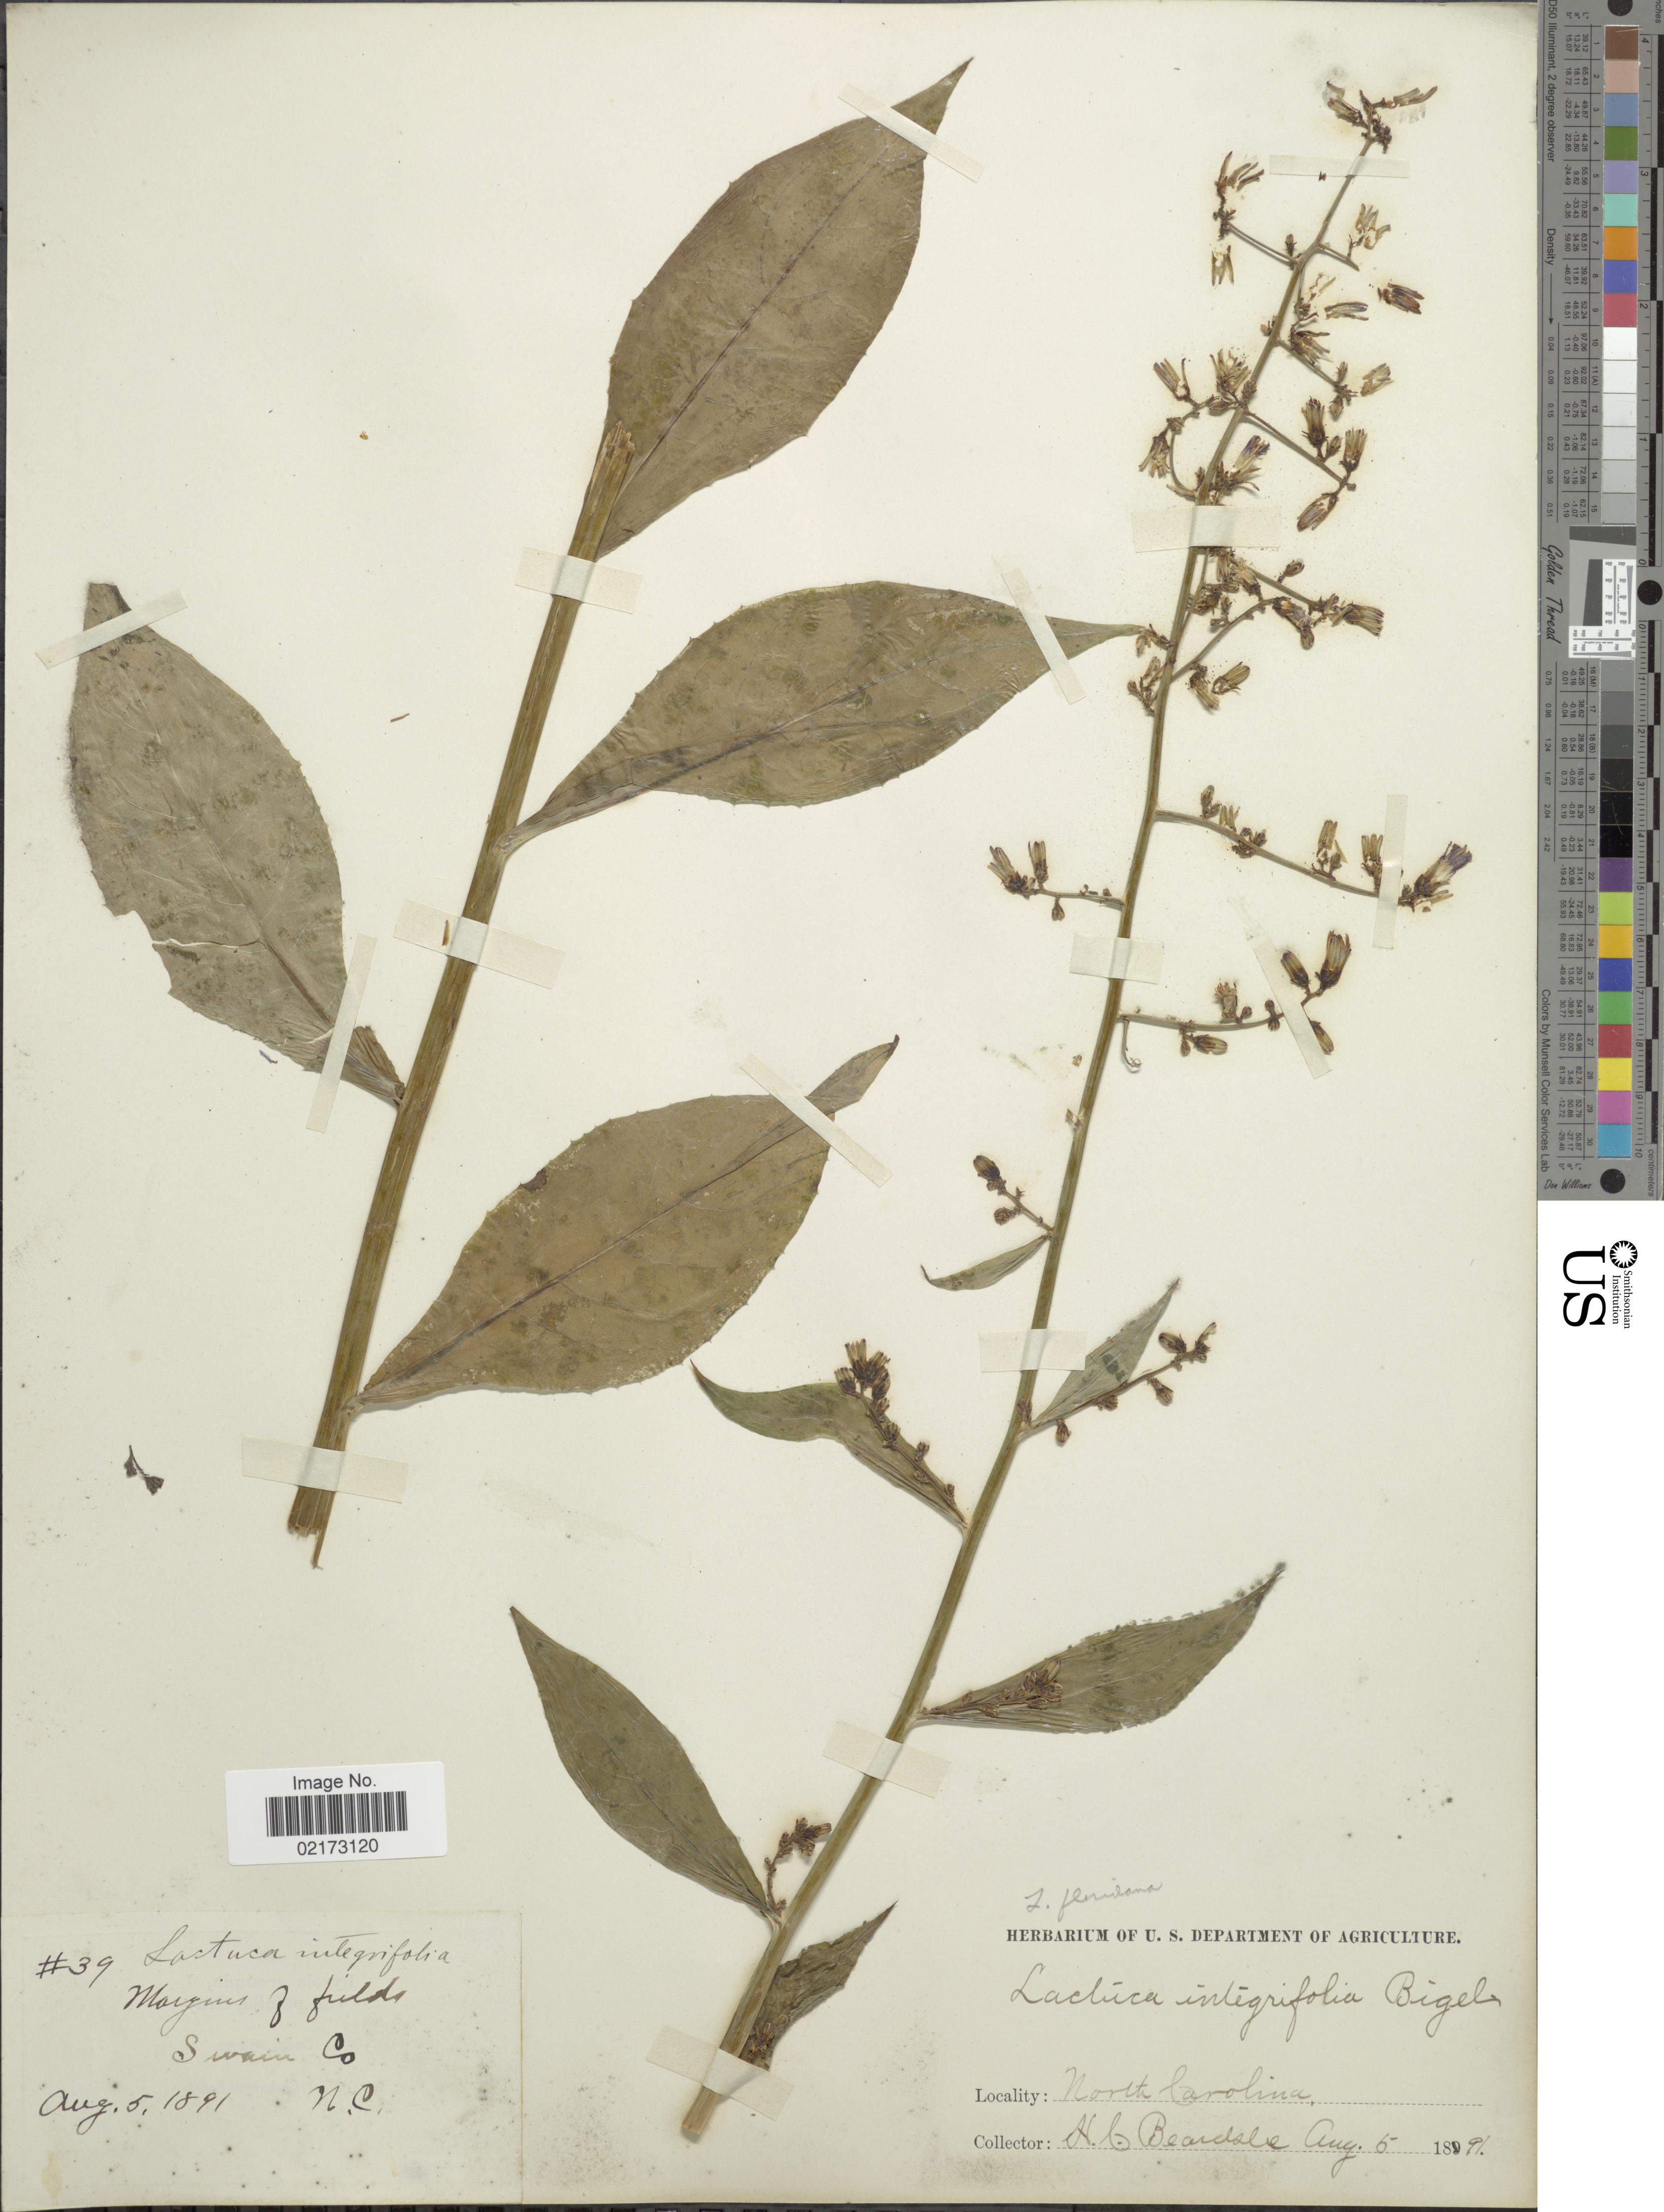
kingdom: Plantae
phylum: Tracheophyta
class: Magnoliopsida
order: Asterales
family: Asteraceae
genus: Lactuca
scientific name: Lactuca floridana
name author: (L.) Gaertn.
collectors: H. Beardslee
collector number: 39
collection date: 1891-08-05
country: United States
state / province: North Carolina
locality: Swain Co., N. C.